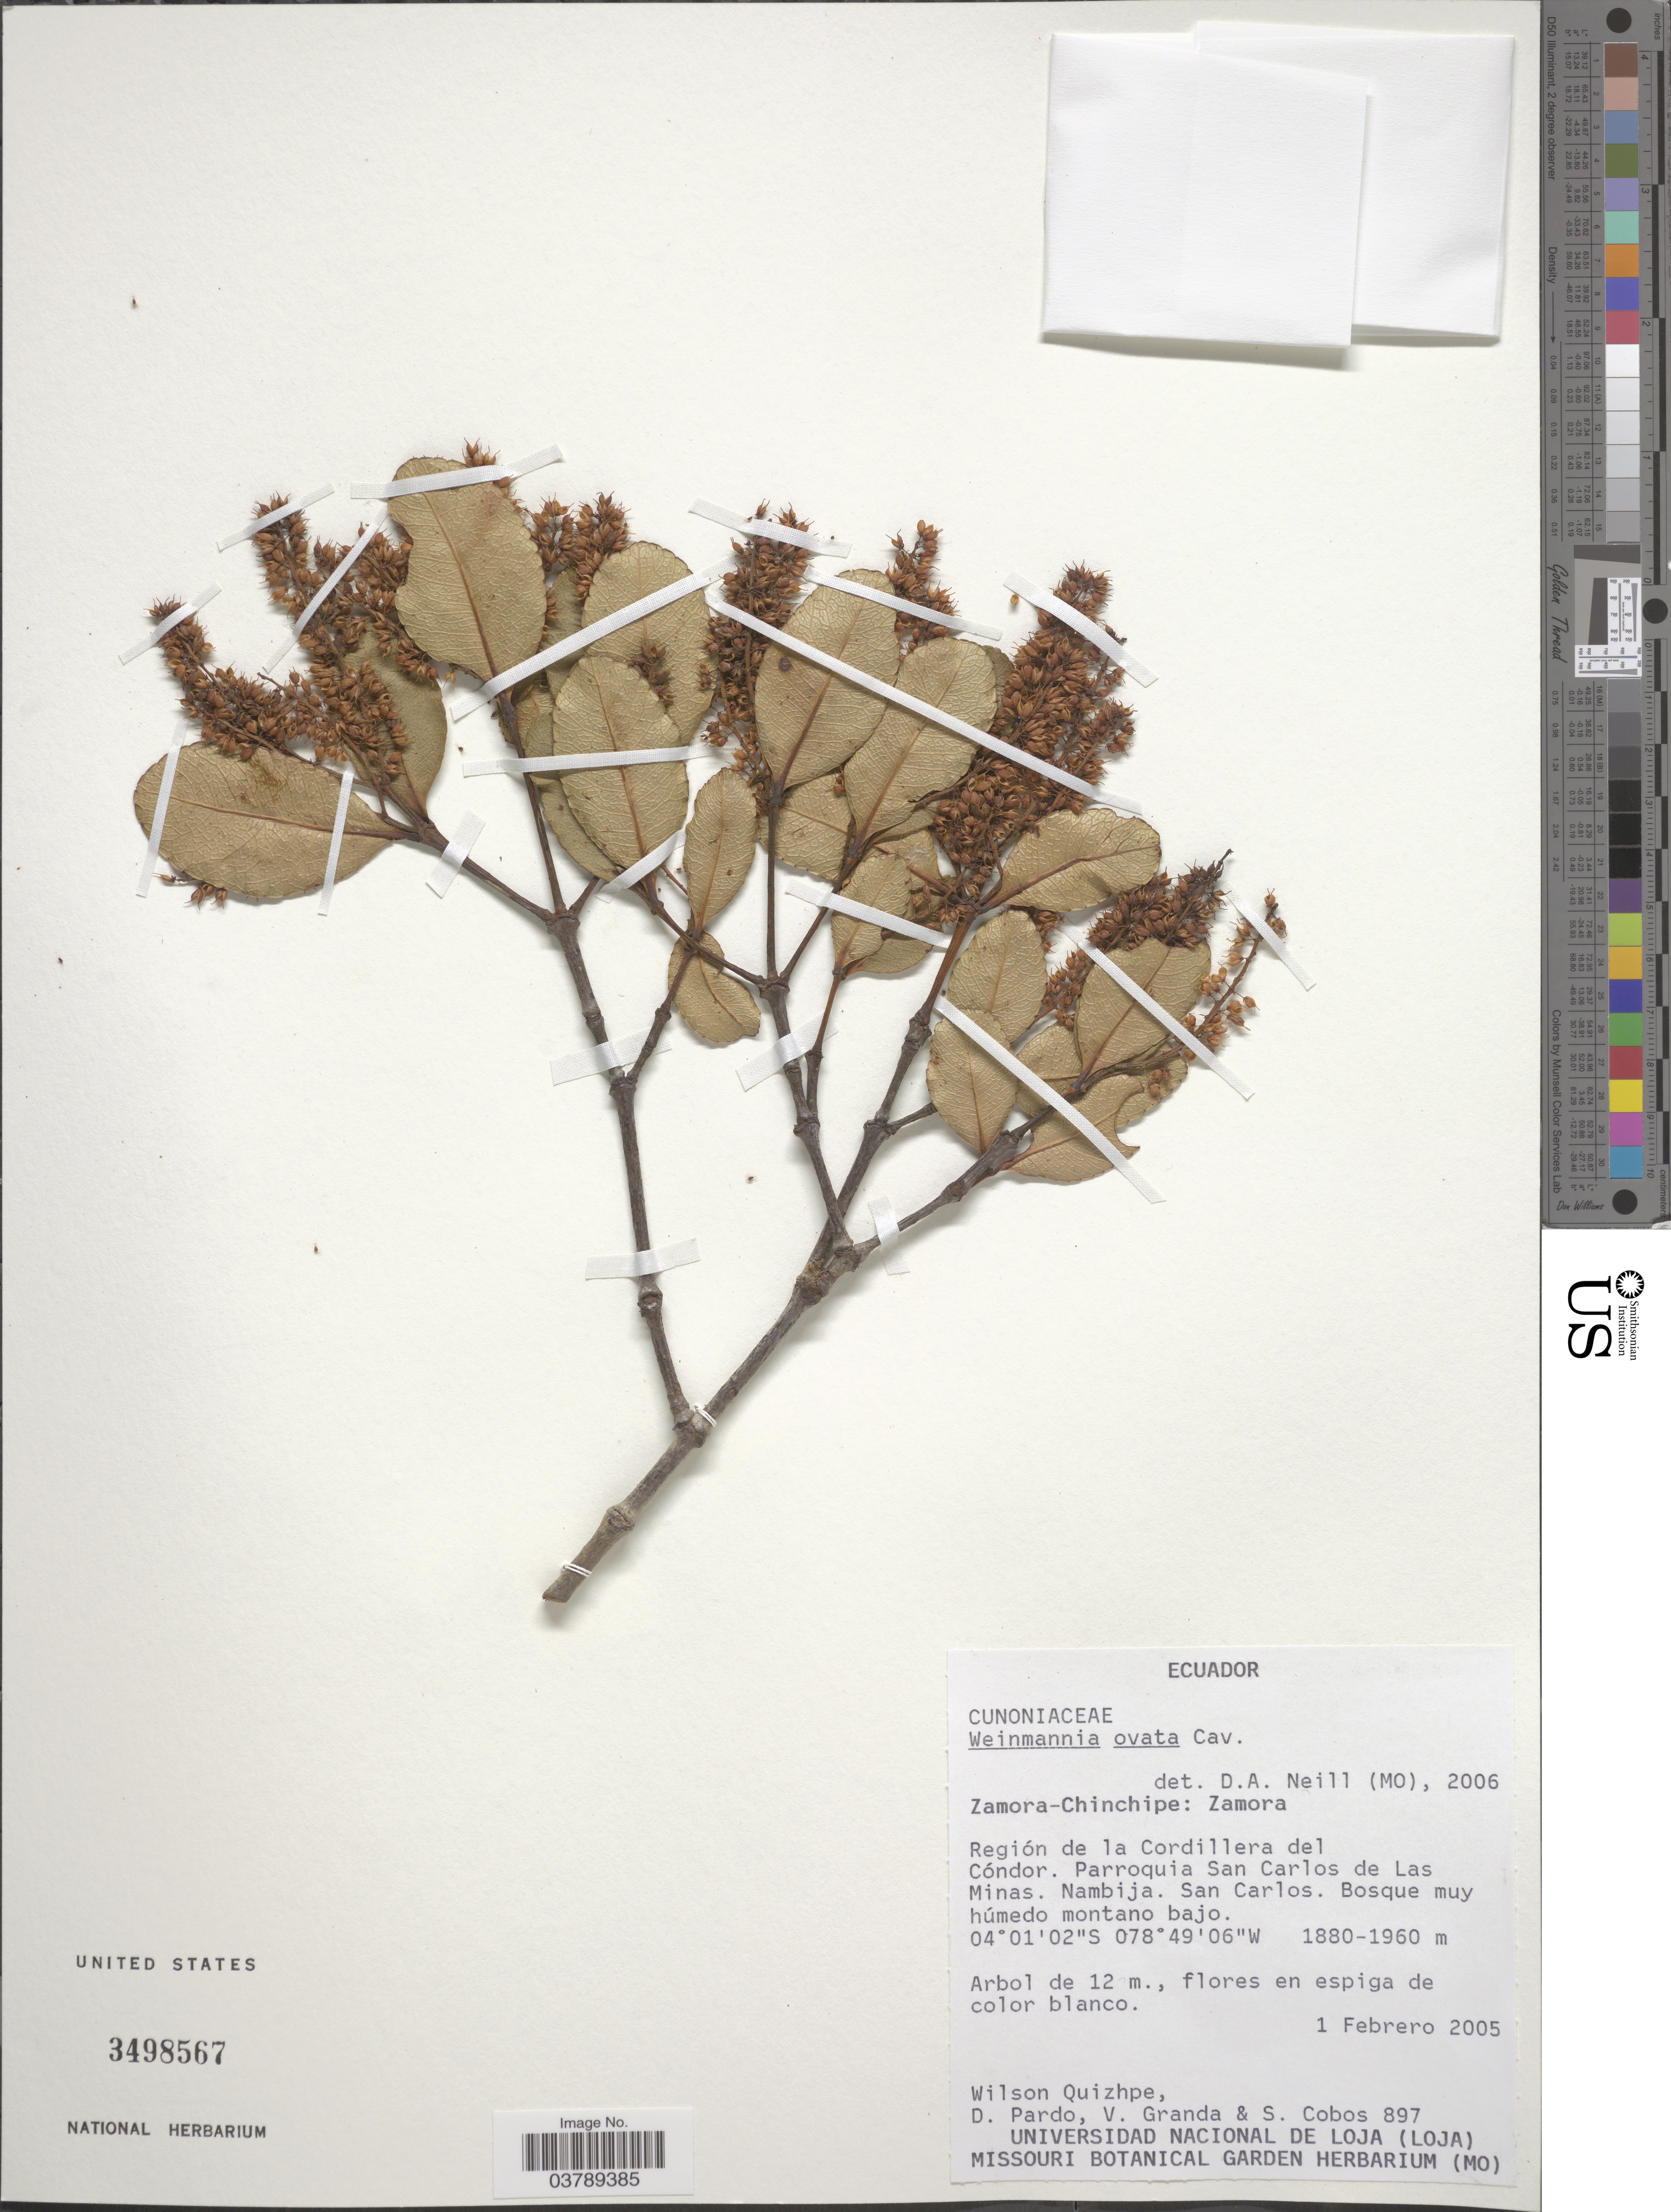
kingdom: Plantae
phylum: Tracheophyta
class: Magnoliopsida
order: Oxalidales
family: Cunoniaceae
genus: Weinmannia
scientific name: Weinmannia ovata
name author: Cav.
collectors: W. Quizhpe, D. Pardo, V. Granda & S. Cobos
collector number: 897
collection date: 2005-02-01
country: Ecuador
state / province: Zamora-Chinchipe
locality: Zamora. Región de la Cordillera del Cóndor. Parroquia San Carlos de Las Minas. Nambija. San Carlos. Bosque muy húmedo montano bajo.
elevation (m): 1880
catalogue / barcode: US 3498567